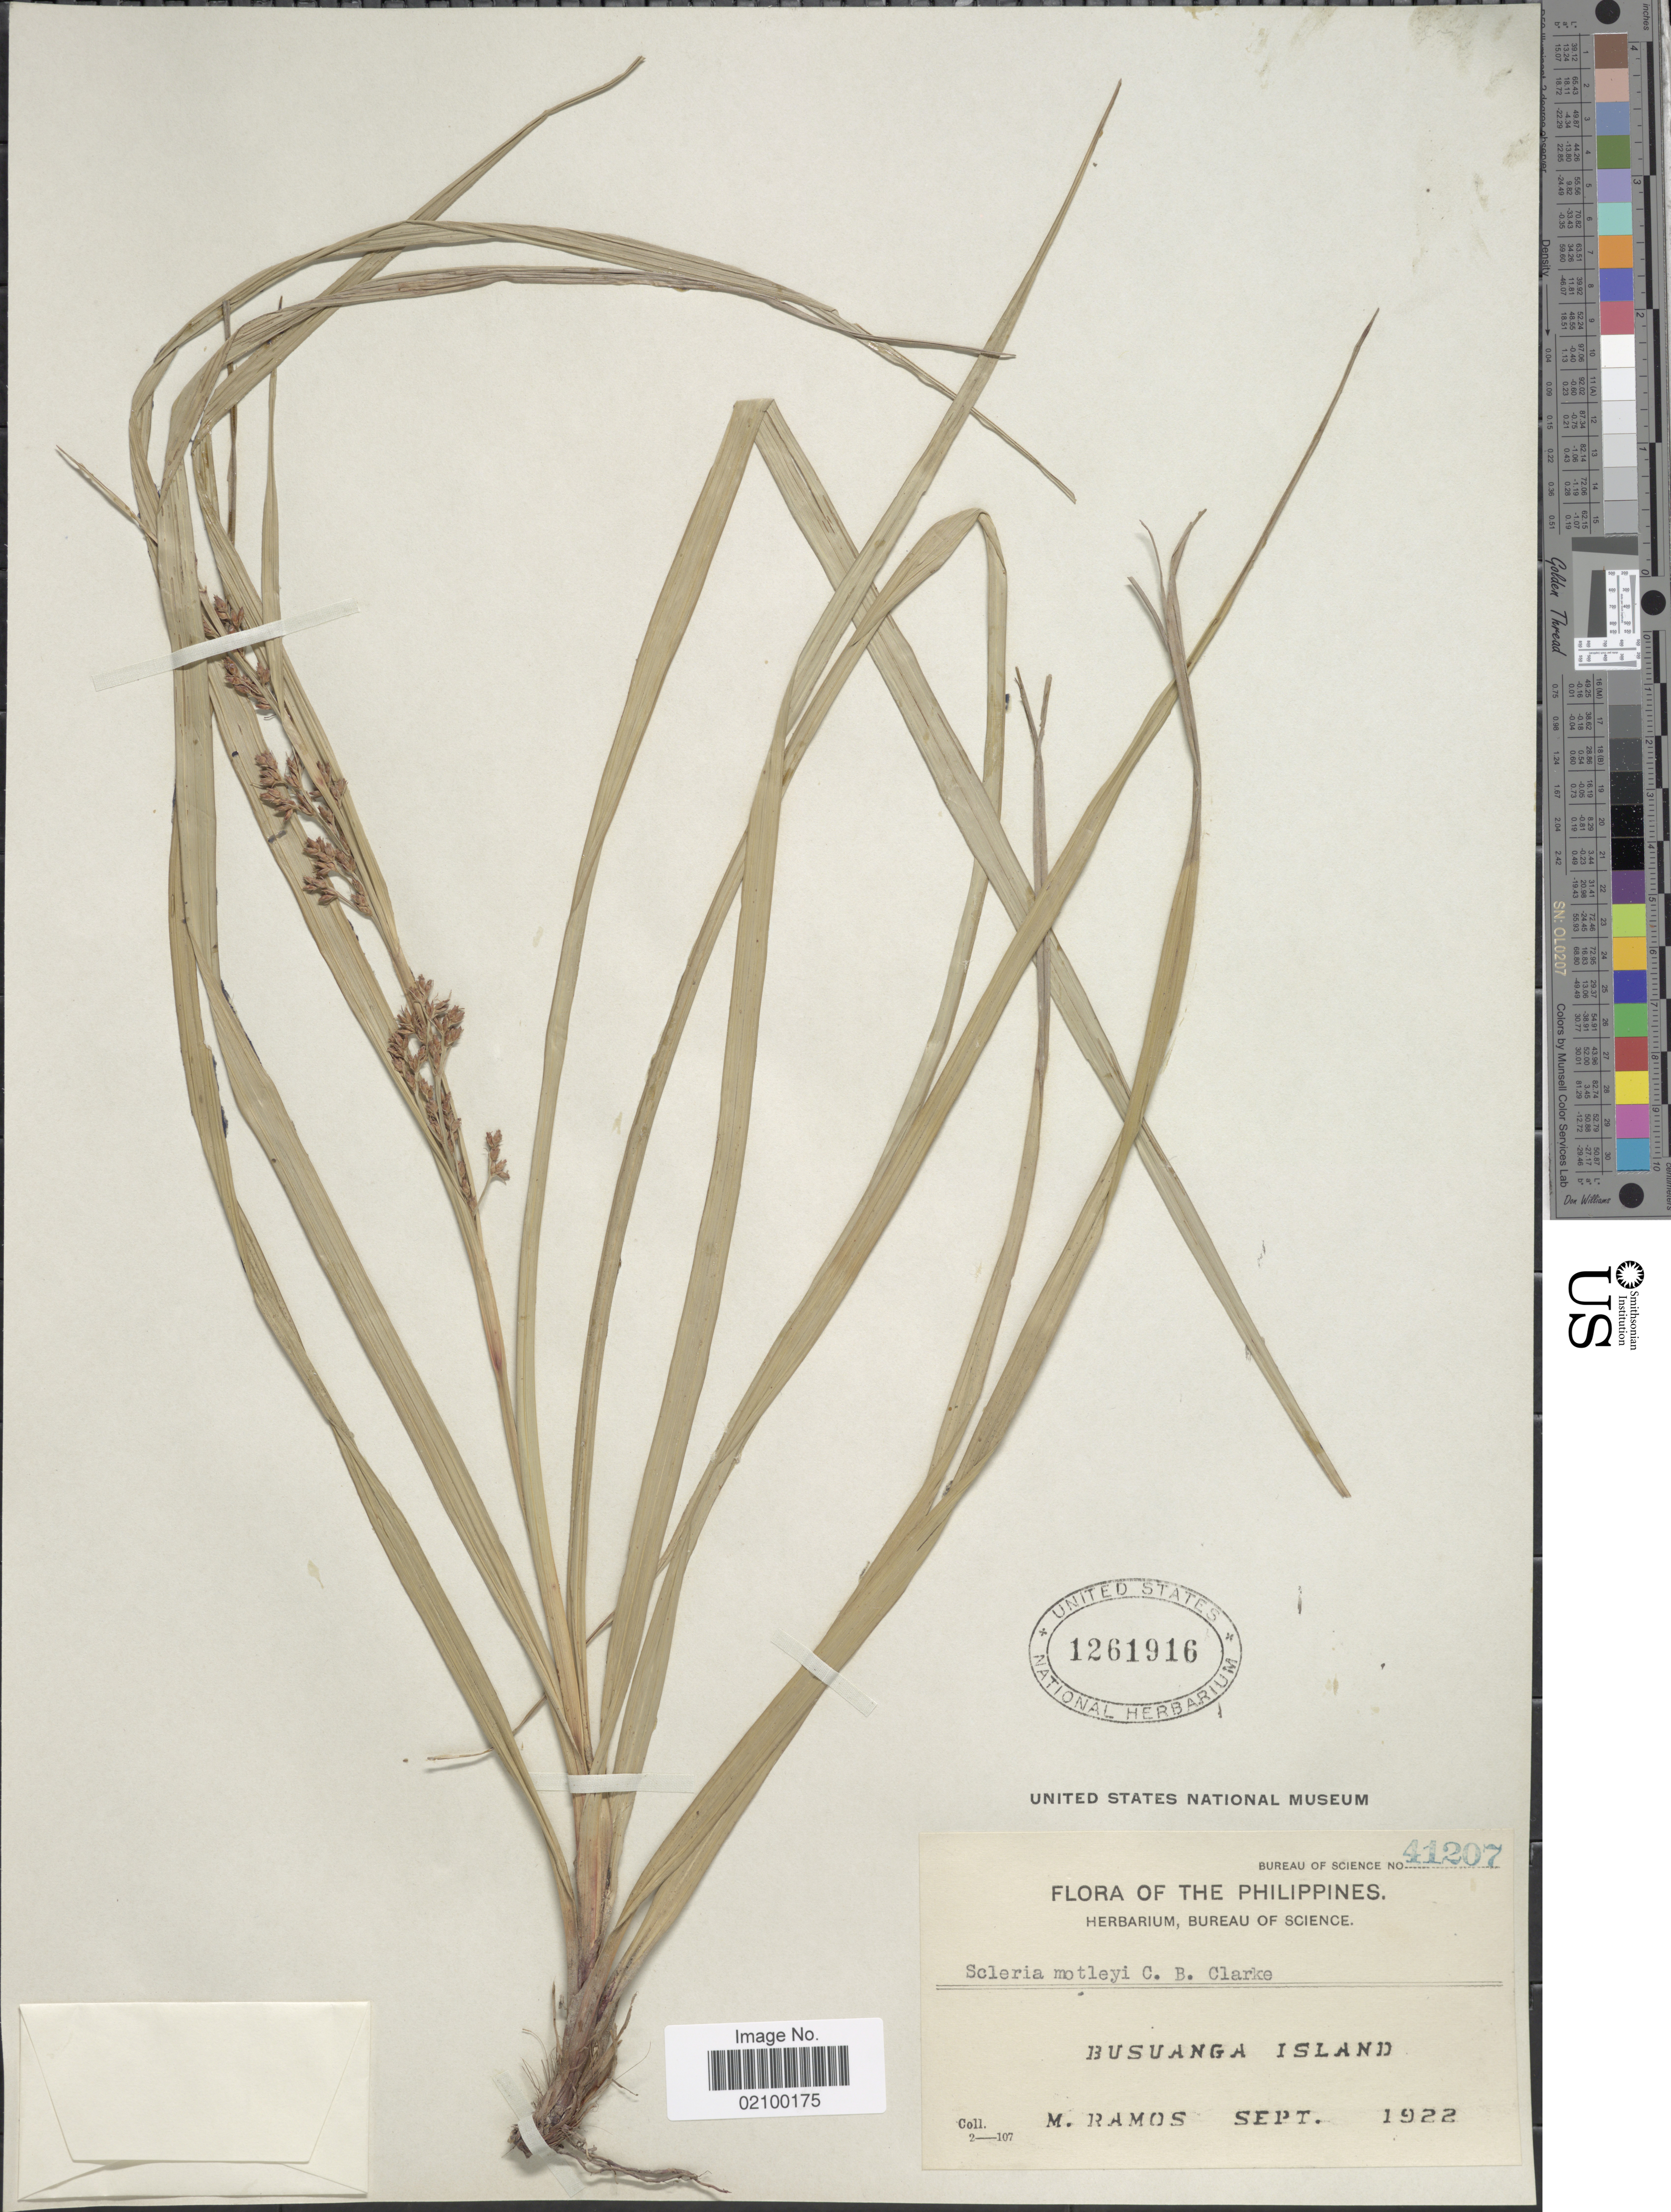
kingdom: Plantae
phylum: Tracheophyta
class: Liliopsida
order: Poales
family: Cyperaceae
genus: Scleria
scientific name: Scleria motleyi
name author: C.B. Clarke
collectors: M. Ramos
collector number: Bureau of Science 41207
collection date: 1922-09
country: Philippines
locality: Busuanga Island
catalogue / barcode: US 1261916